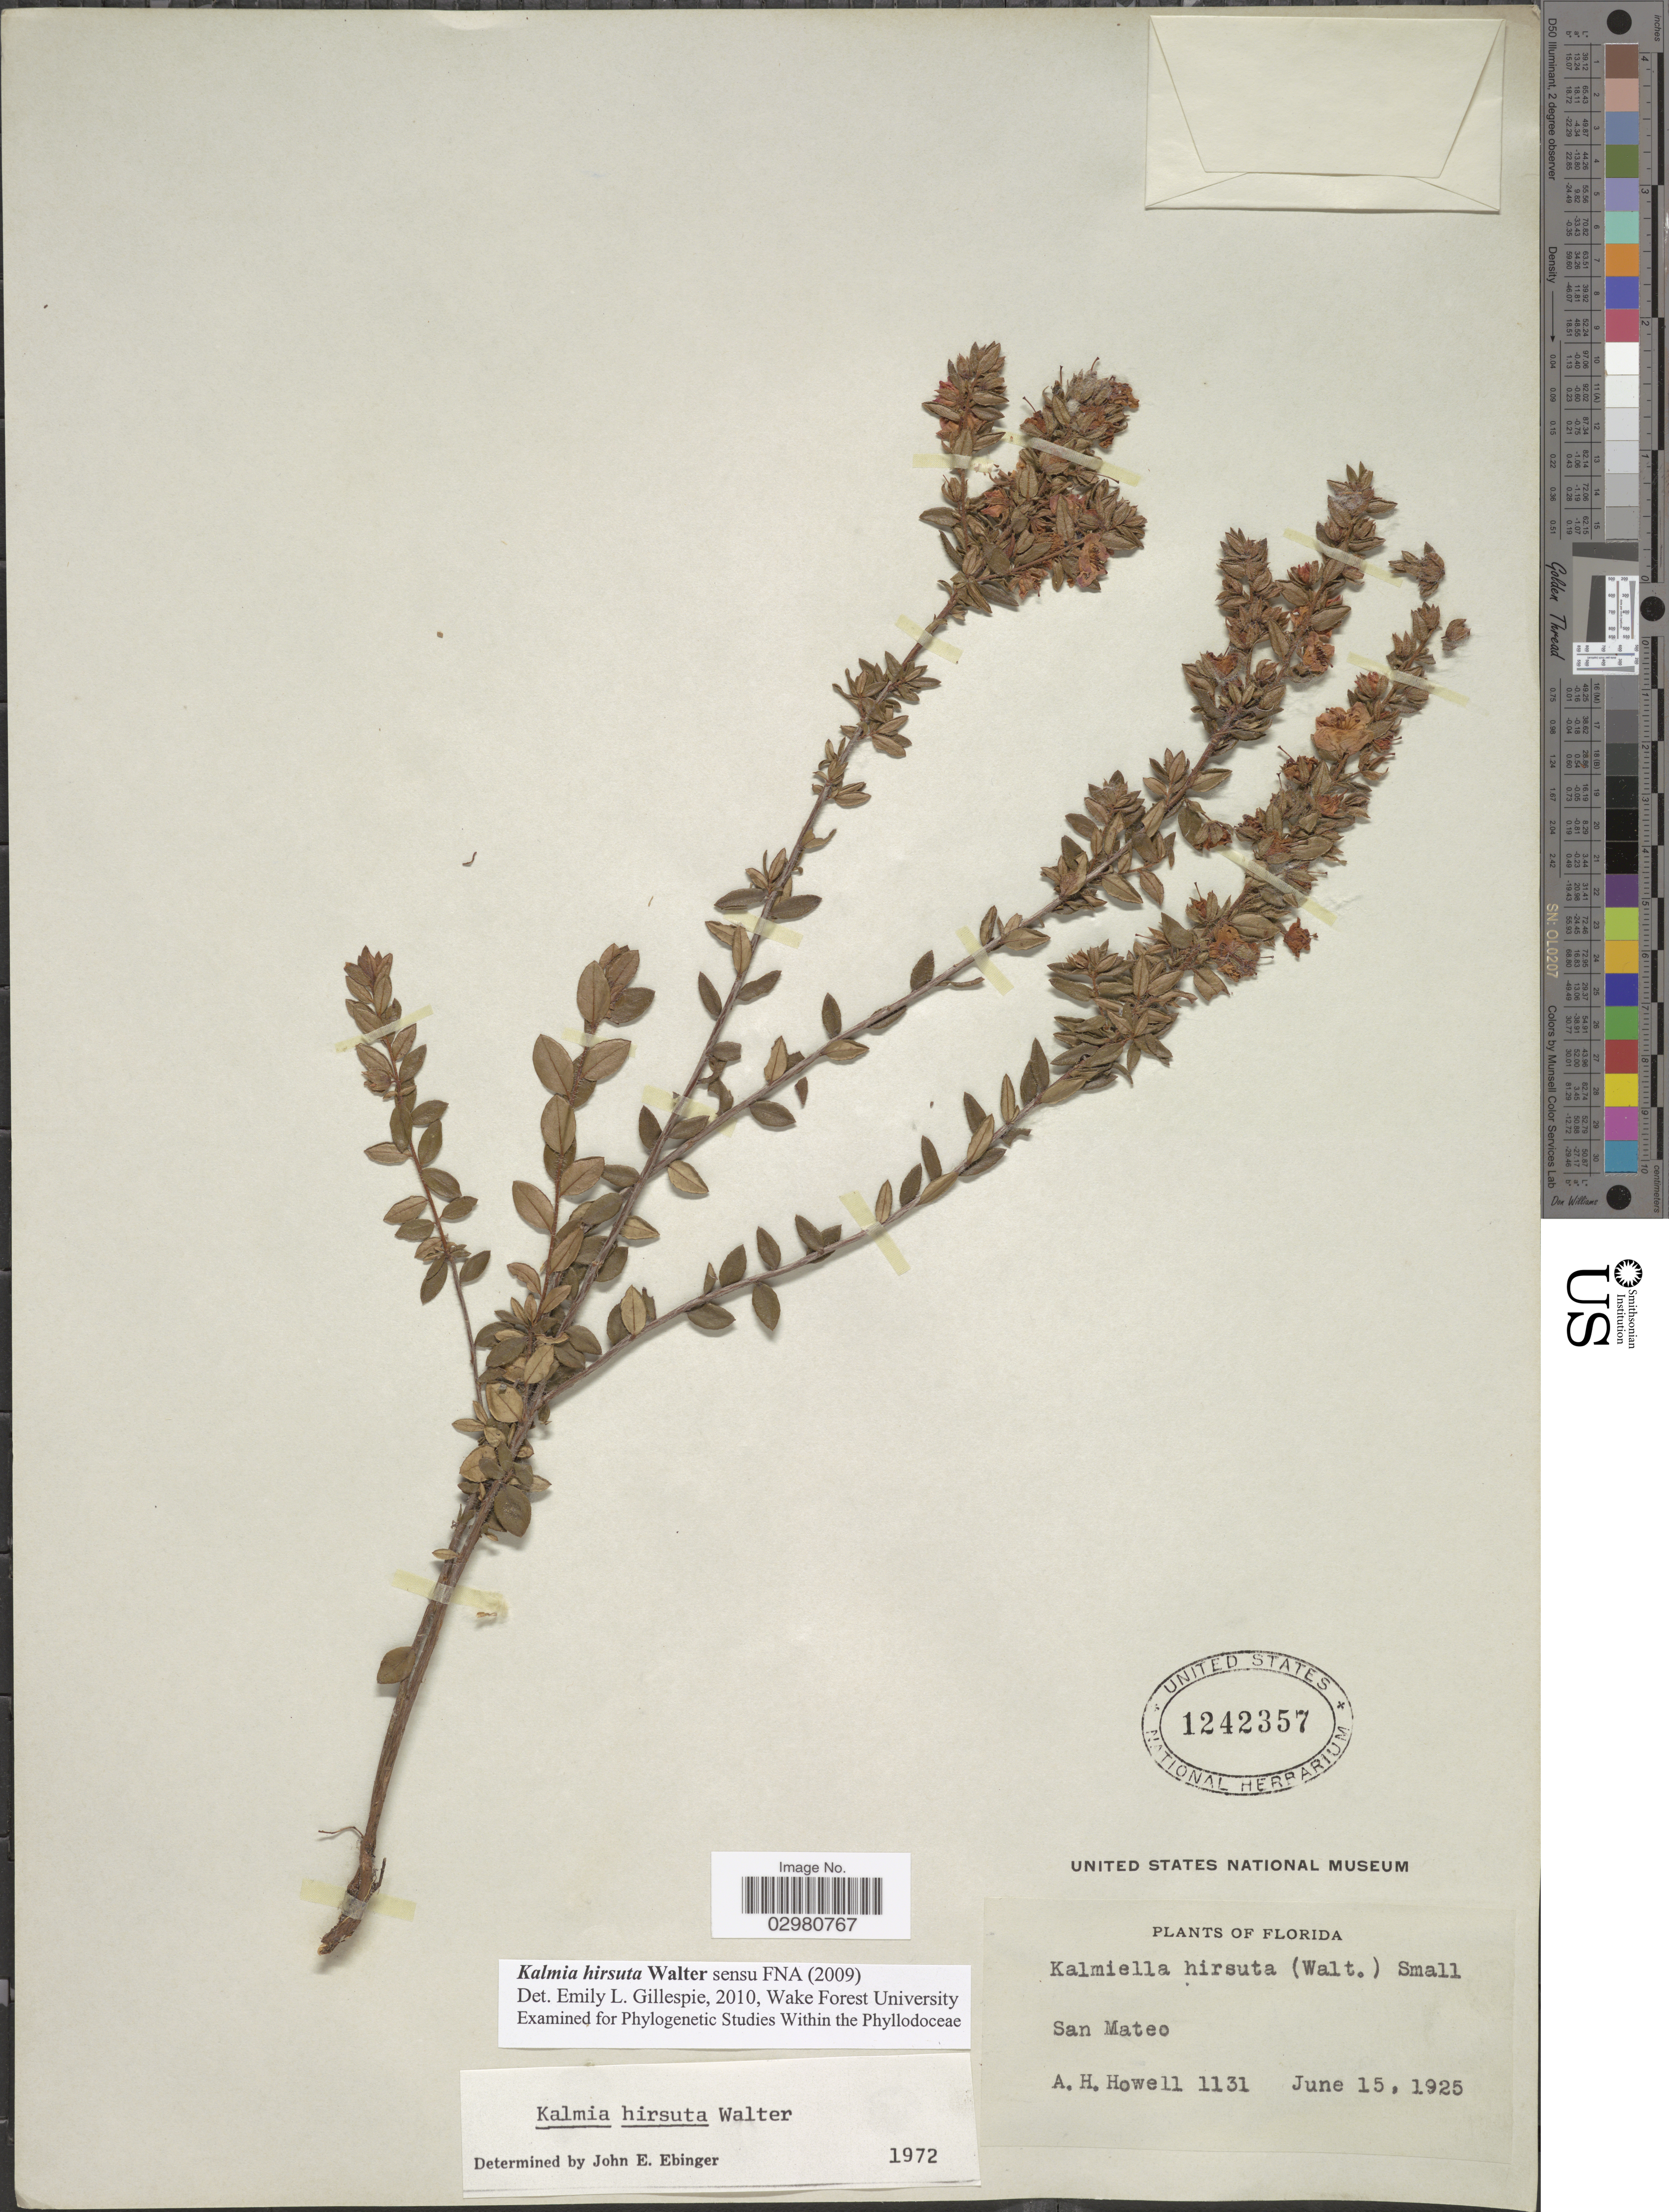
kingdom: Plantae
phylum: Tracheophyta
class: Magnoliopsida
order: Ericales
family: Ericaceae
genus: Kalmia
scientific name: Kalmia hirsuta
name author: Walter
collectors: A. Howell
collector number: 1131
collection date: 1925-06-15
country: United States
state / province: Florida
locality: San Mateo.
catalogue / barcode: US 1242357